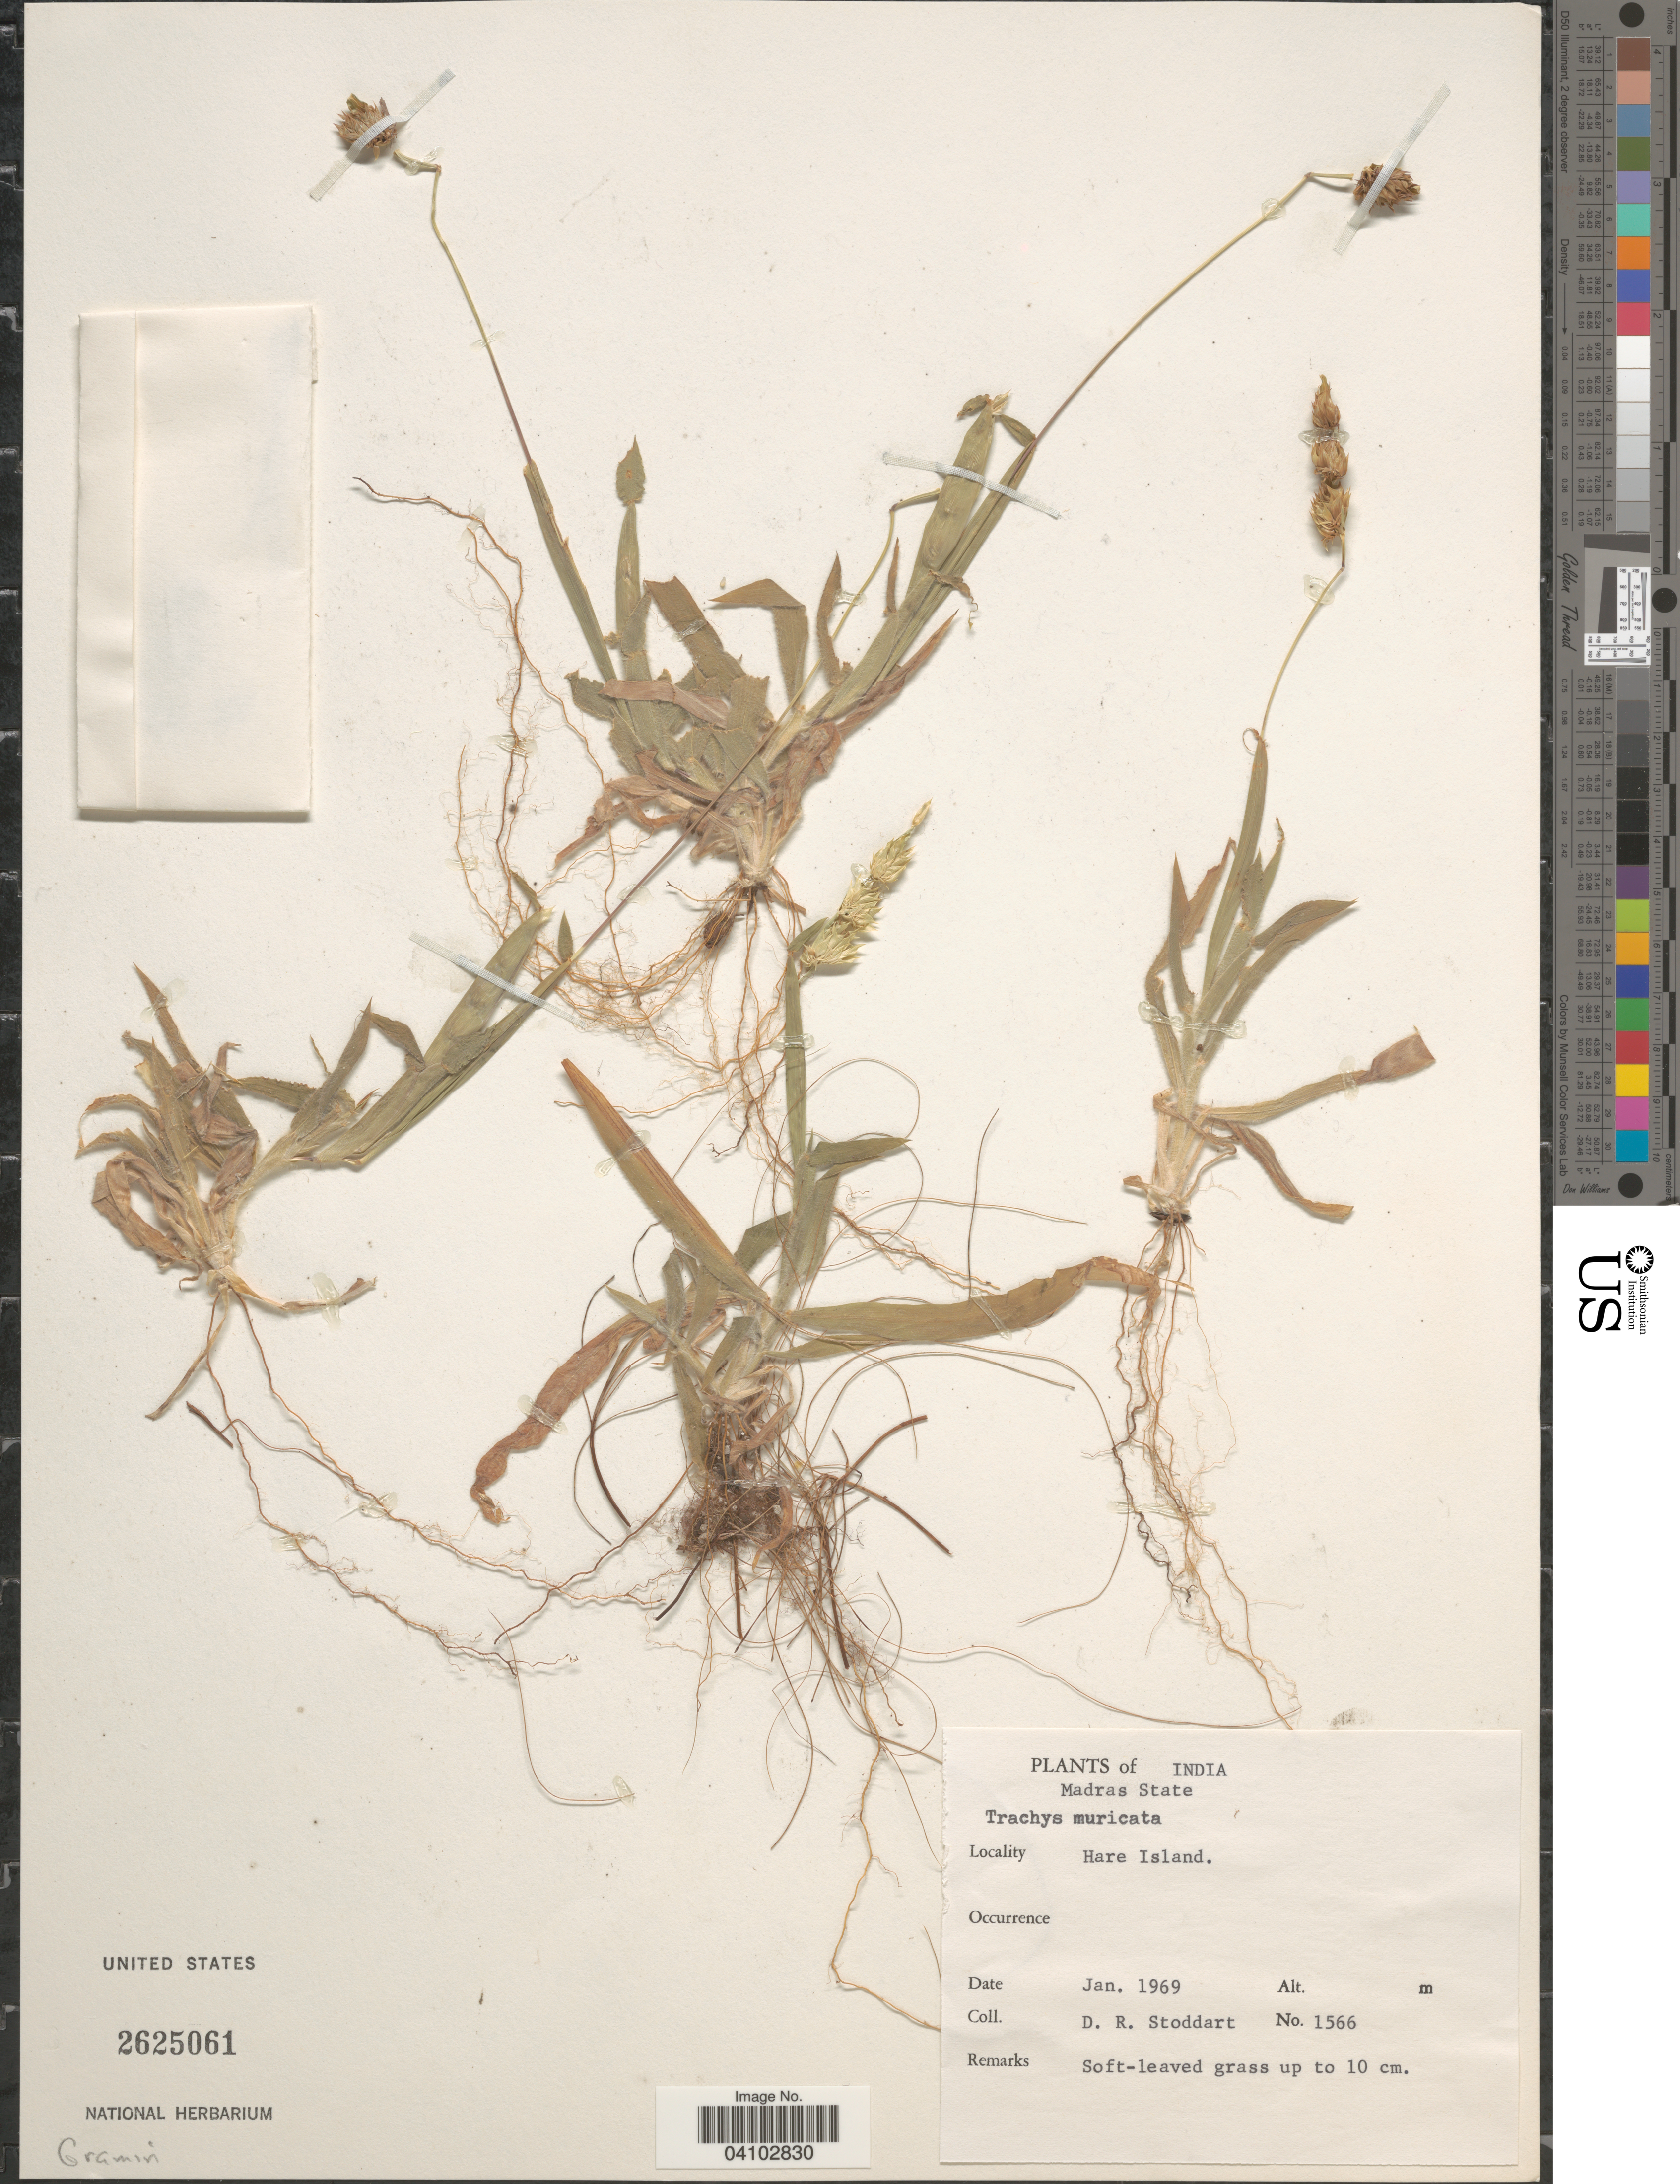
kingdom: Plantae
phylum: Tracheophyta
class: Liliopsida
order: Poales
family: Poaceae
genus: Trachys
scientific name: Trachys muricata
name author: (L.) Pers.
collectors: D. R. Stoddart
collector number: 1566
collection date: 1969-01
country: India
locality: Madras State. Hare Island.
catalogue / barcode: US 2625061